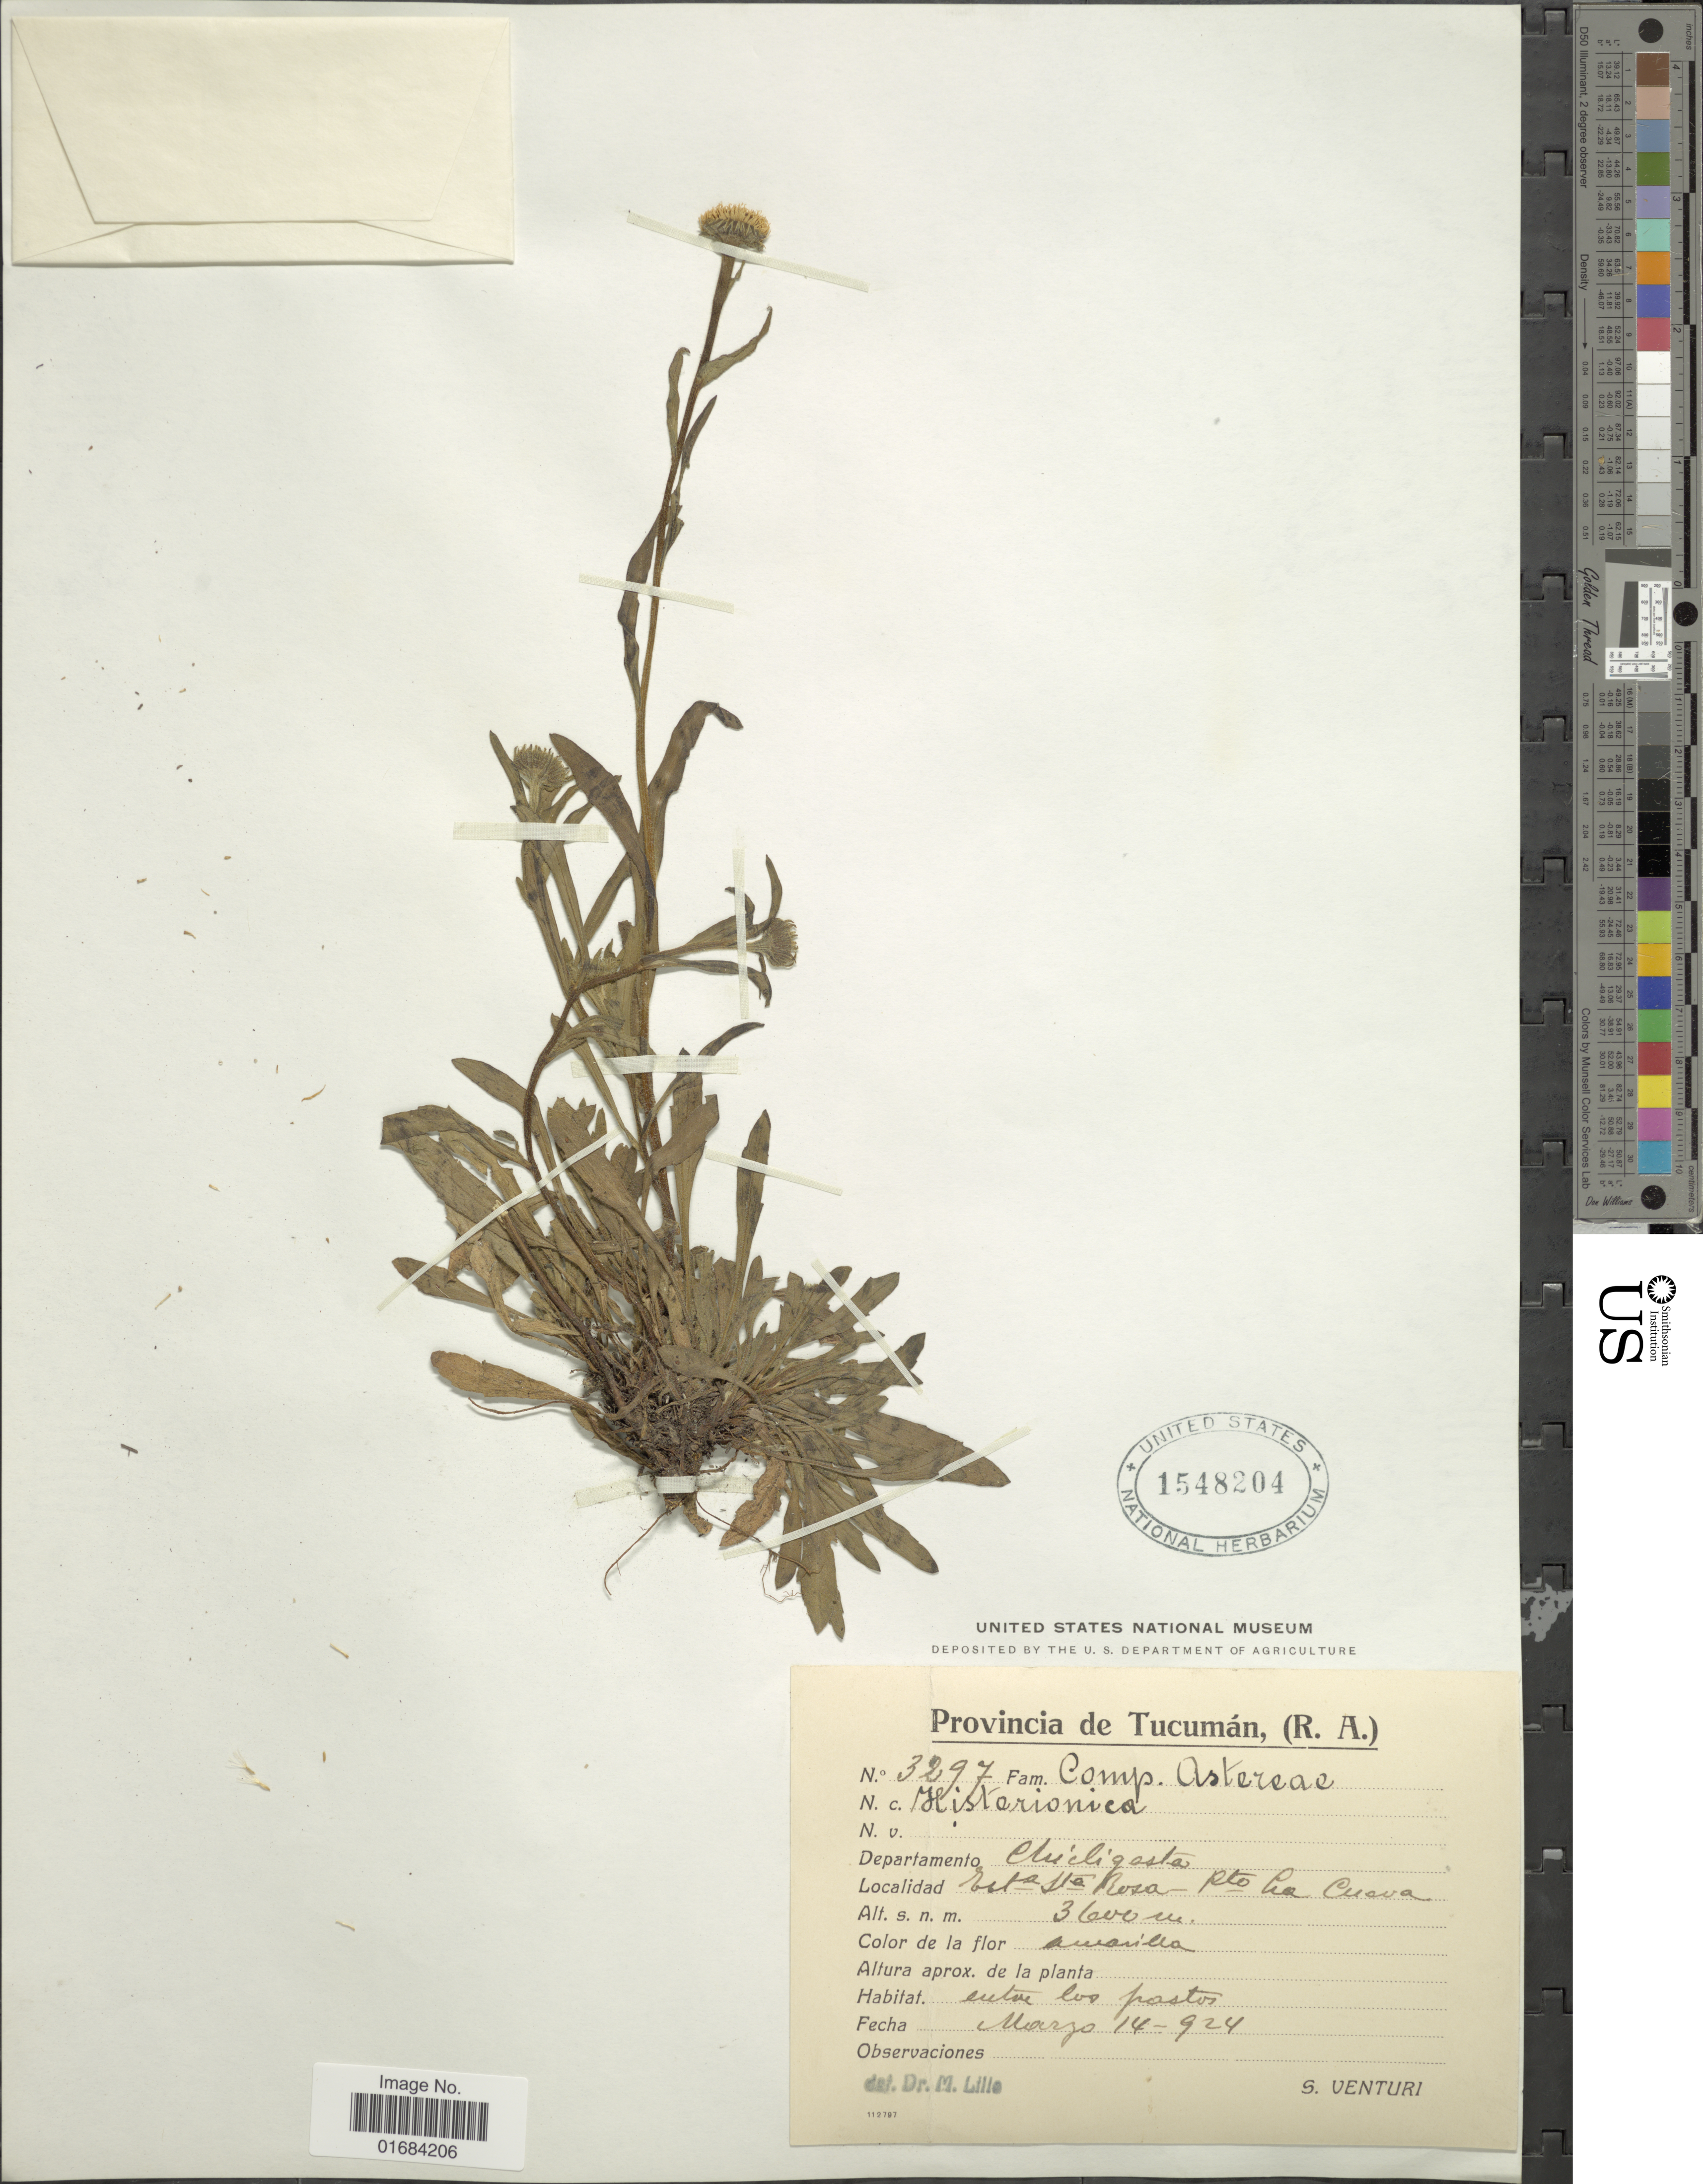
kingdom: Plantae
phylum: Tracheophyta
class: Magnoliopsida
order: Asterales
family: Asteraceae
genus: Hysterionica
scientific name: Hysterionica sp.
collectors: S. Venturi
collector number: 3297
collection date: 1924-03-14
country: Argentina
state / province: Tucuman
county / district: Chicligasta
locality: Esta Sta Rosa - Pto La Cueva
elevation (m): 3600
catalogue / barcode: US 1548204